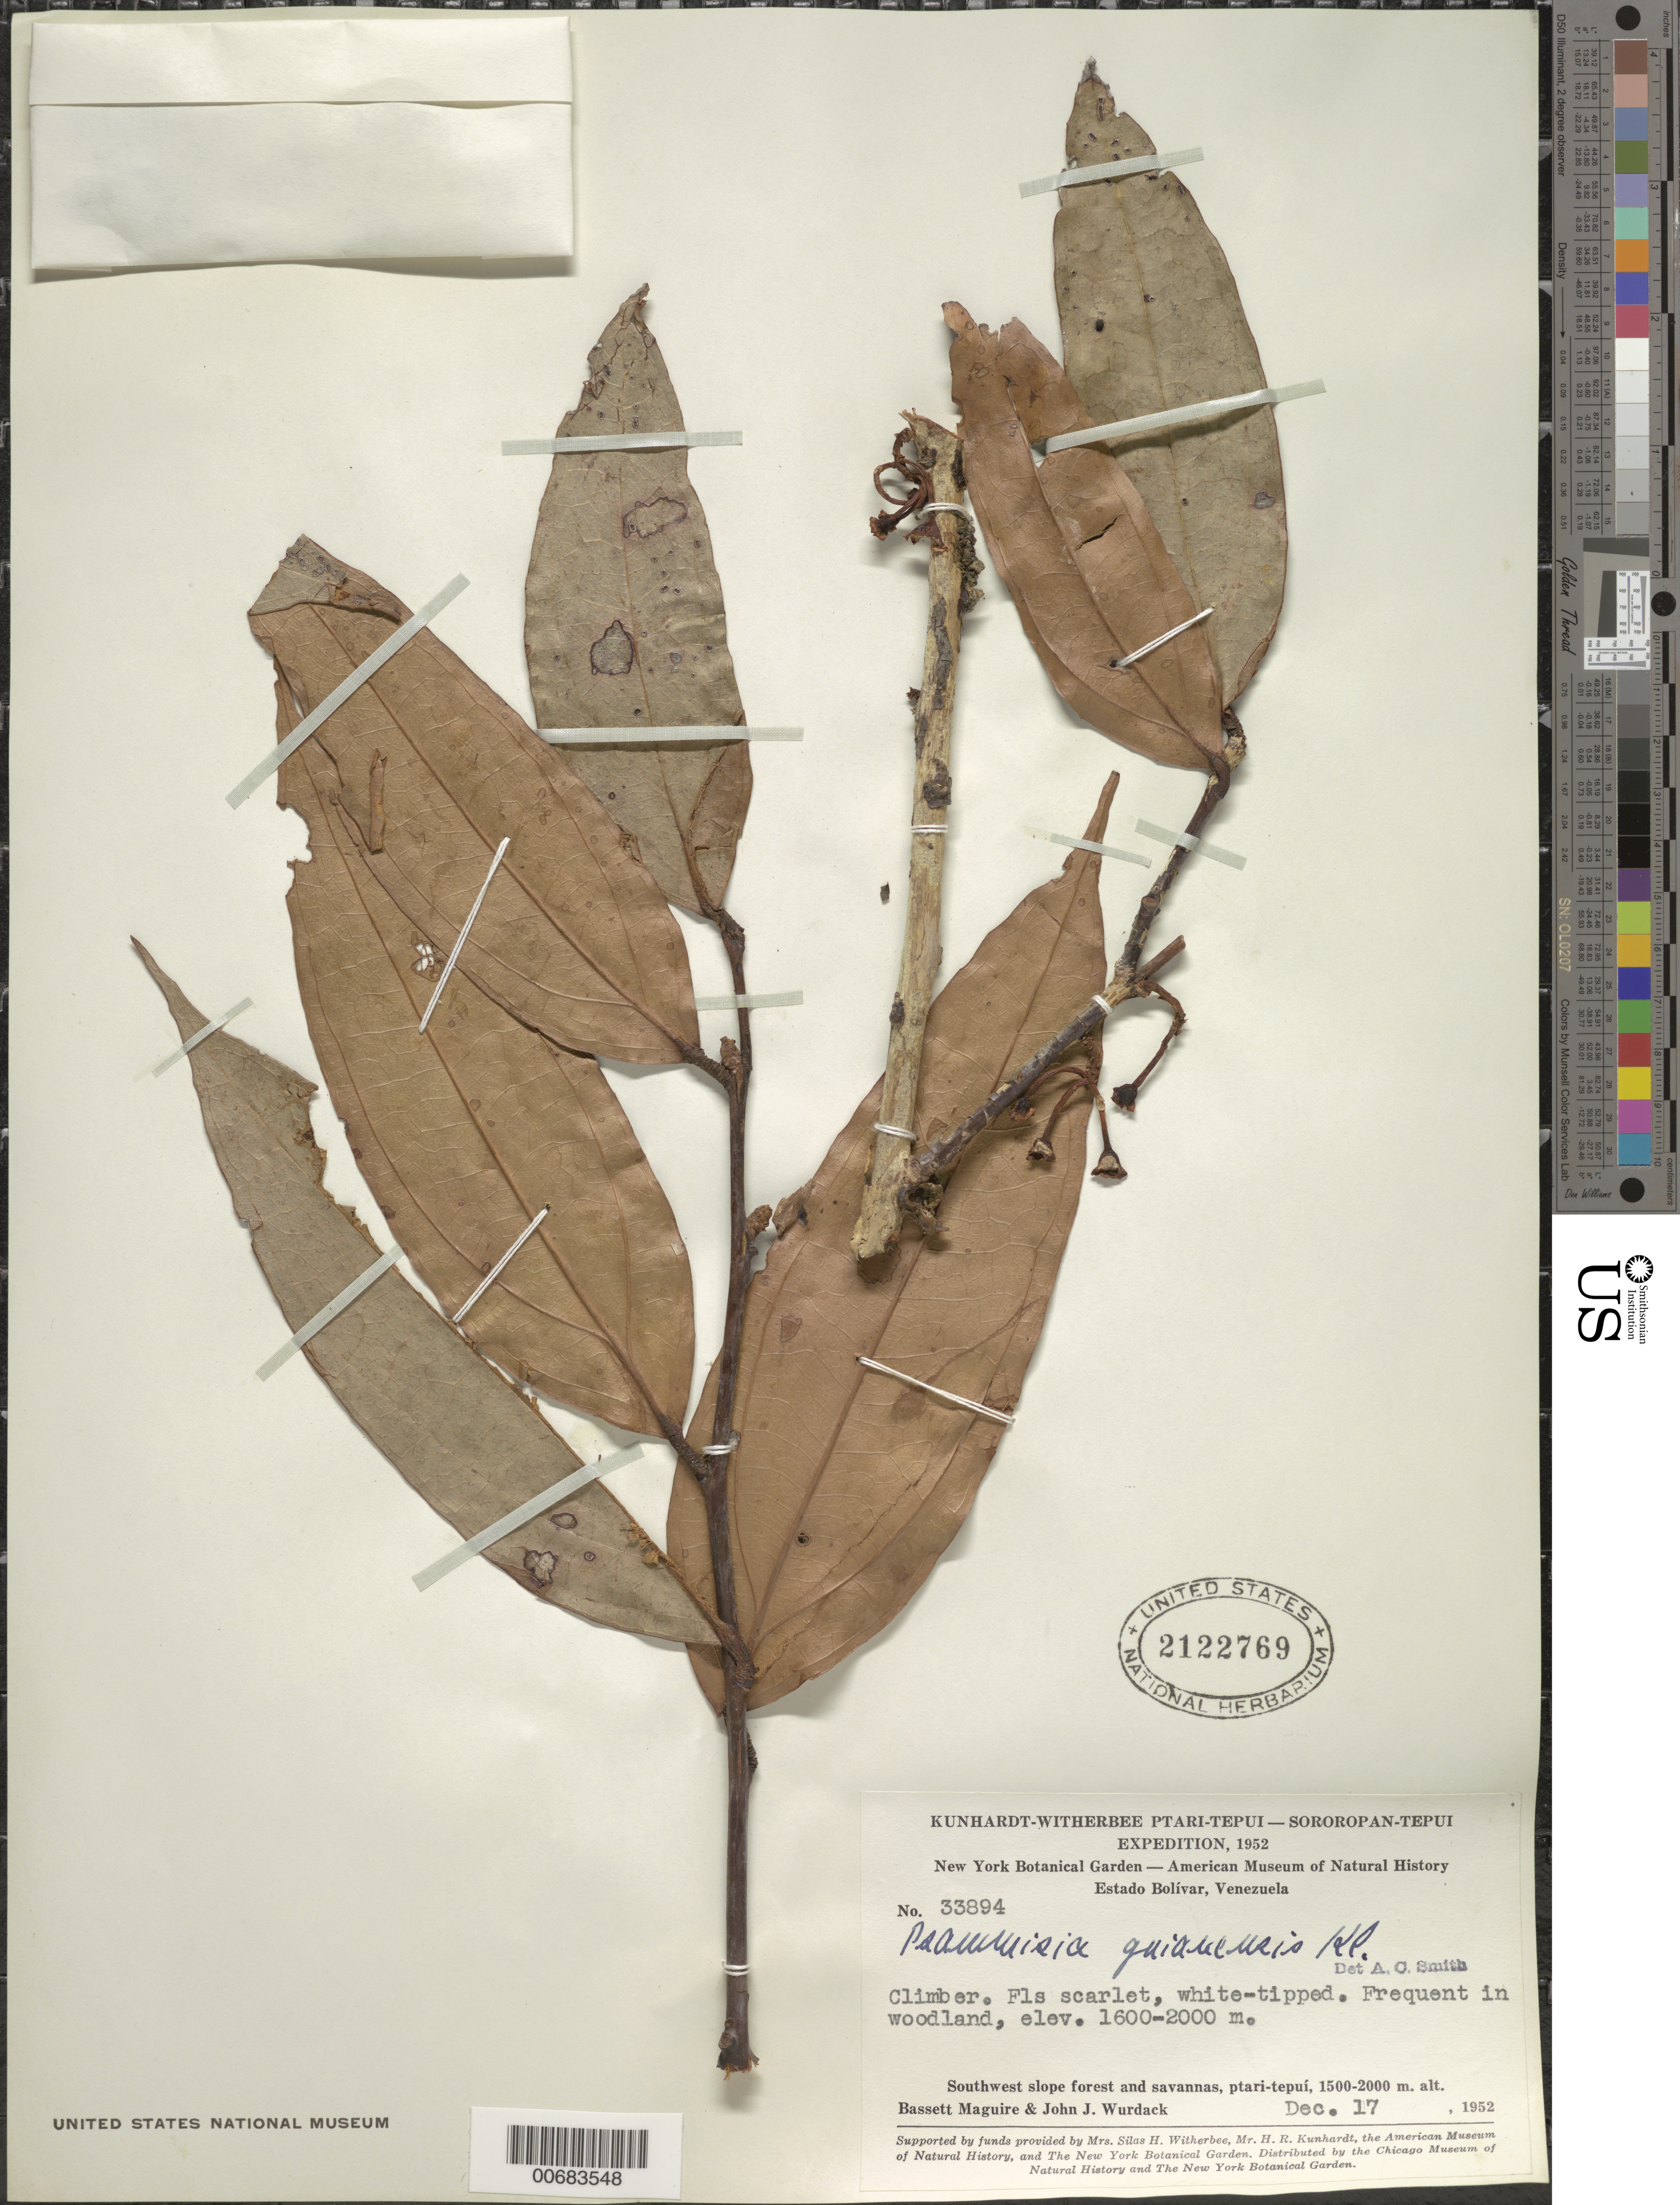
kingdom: Plantae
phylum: Tracheophyta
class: Magnoliopsida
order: Ericales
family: Ericaceae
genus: Psammisia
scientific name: Psammisia guianensis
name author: Klotzsch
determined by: Smith, A. C.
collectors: B. Maguire & J. J. Wurdack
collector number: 33894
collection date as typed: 17-Dec-52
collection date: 1952-12-17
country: Venezuela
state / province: Bolívar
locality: Ptari-tepuí, southwest slopes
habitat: Woodland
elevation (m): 1600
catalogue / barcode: US 2122769